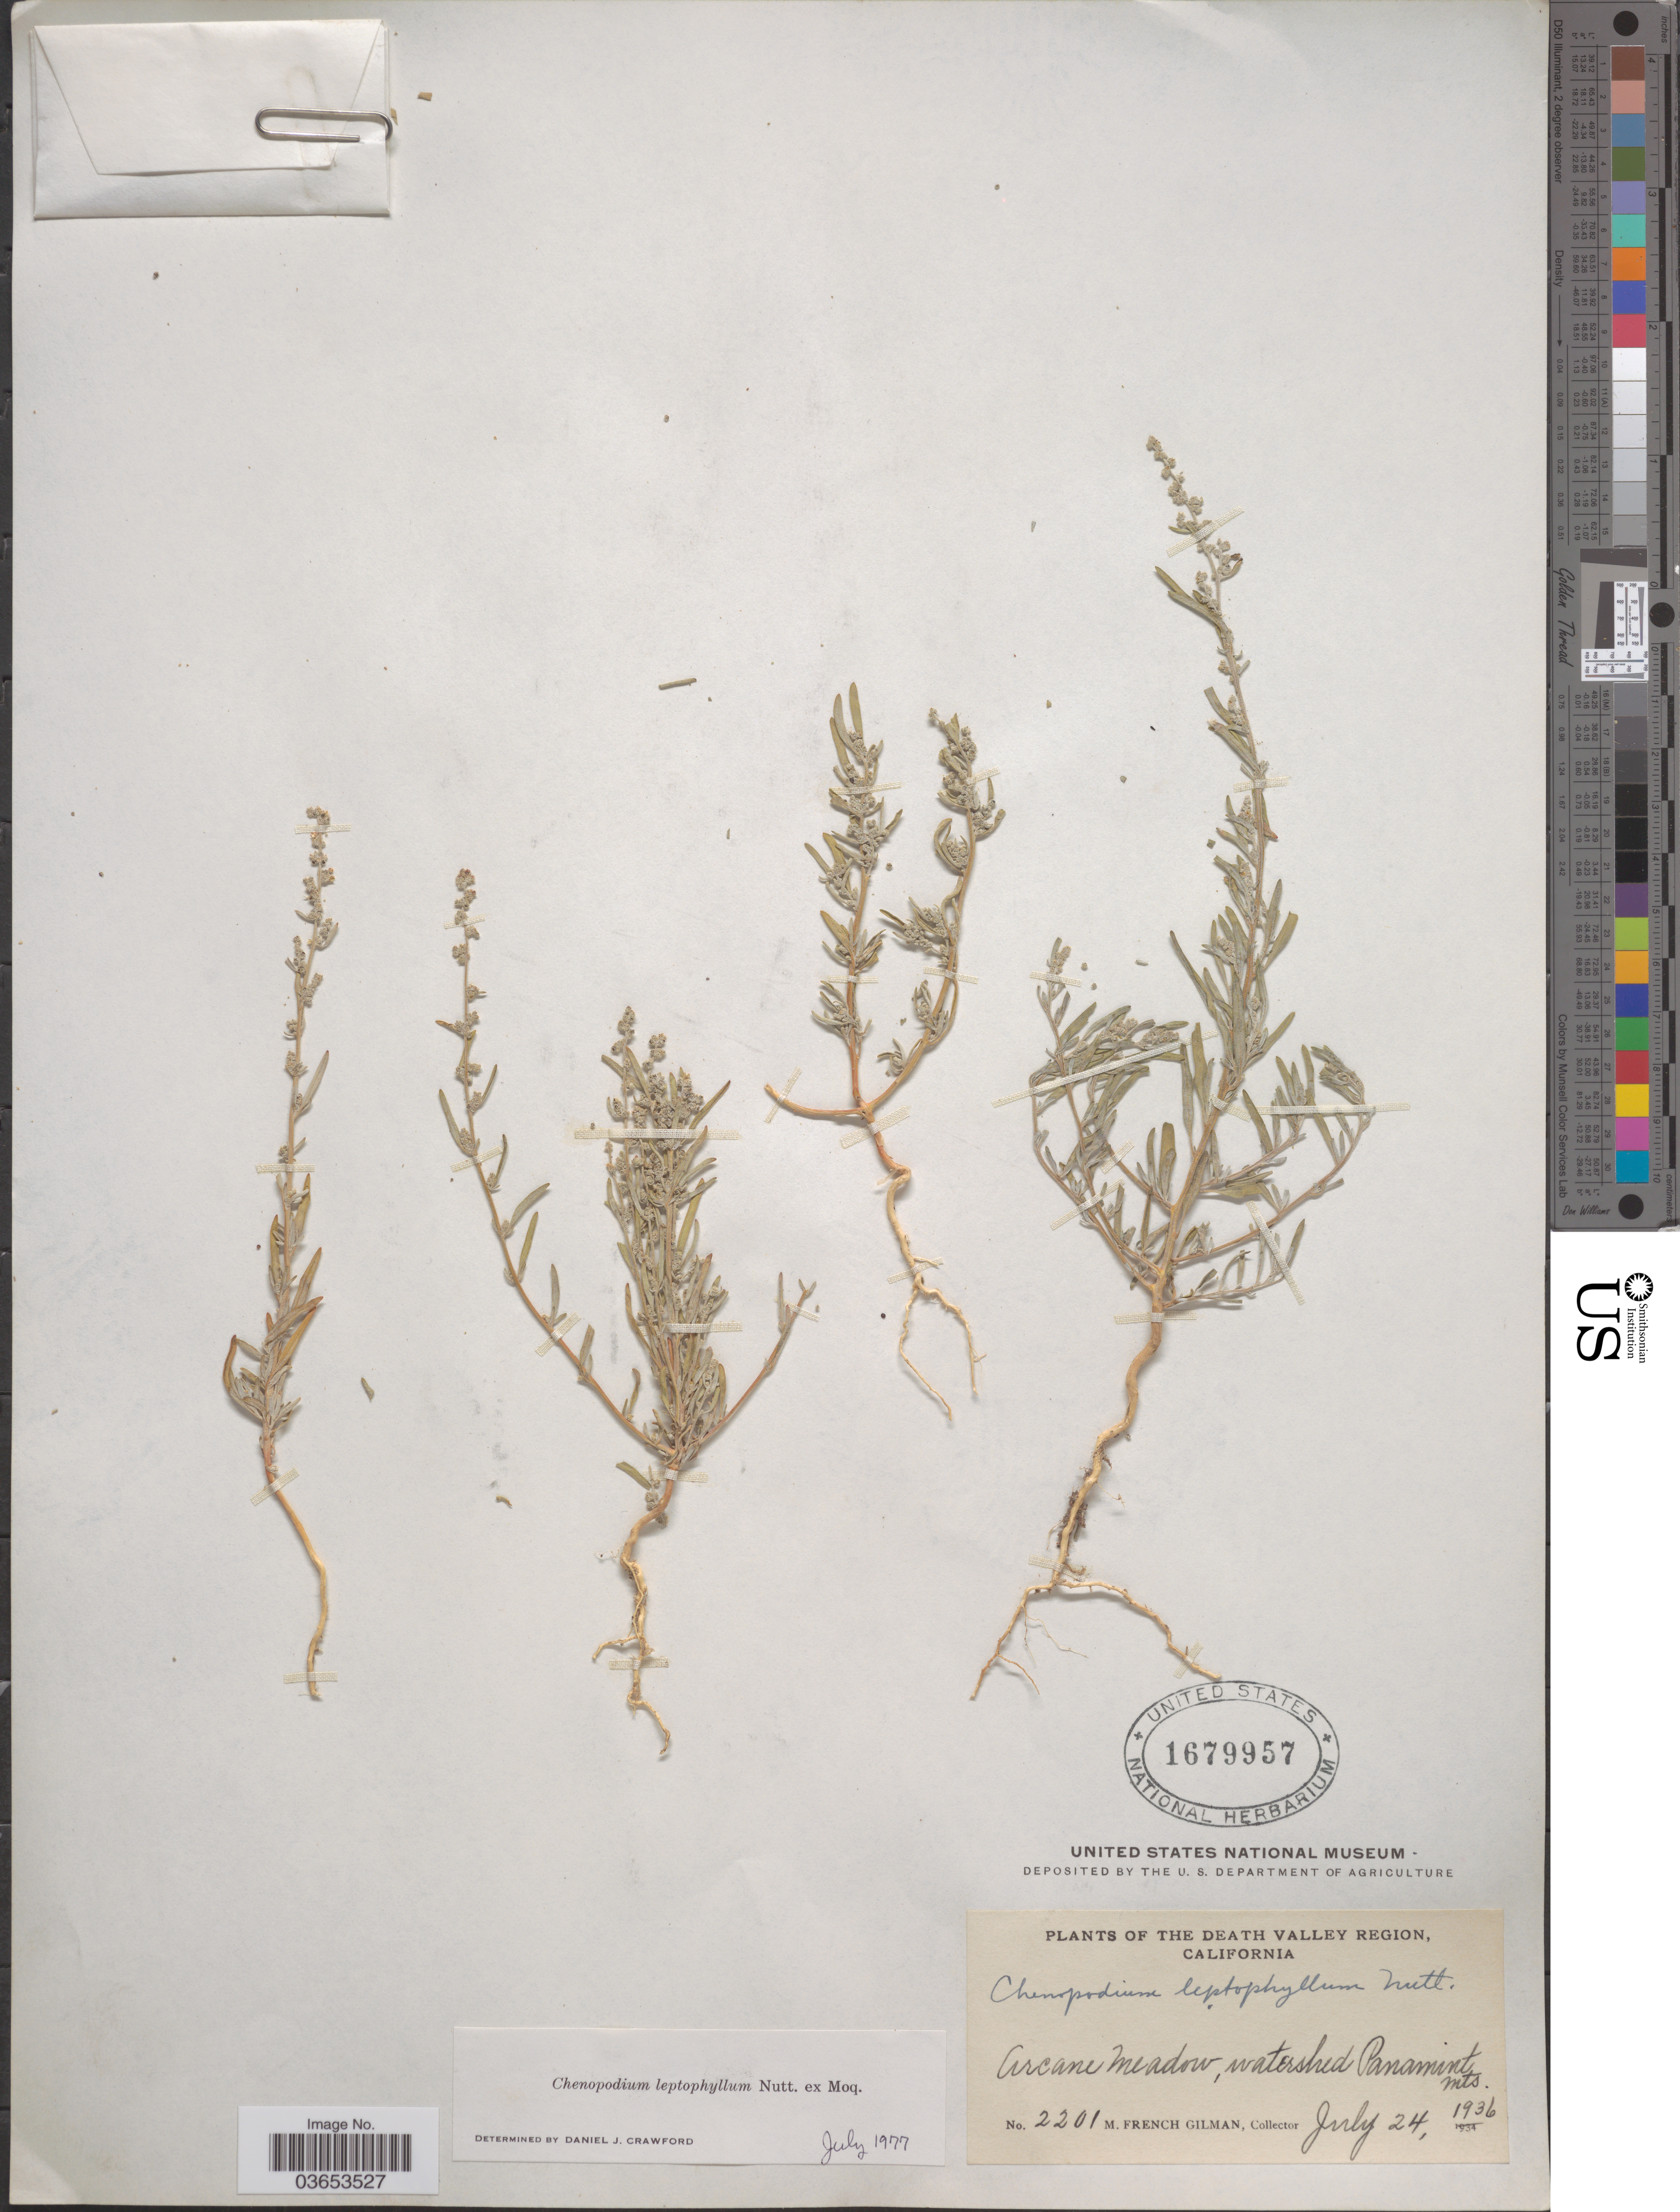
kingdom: Plantae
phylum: Tracheophyta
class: Magnoliopsida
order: Caryophyllales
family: Amaranthaceae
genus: Chenopodium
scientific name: Chenopodium leptophyllum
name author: (Moq.) Nutt. ex S. Watson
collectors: M. F. Gilman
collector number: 2201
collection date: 1936-07-24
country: United States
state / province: California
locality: The Death Valley Region, Arcane Meadow, watershed Panamint Mts.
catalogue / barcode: US 1679957